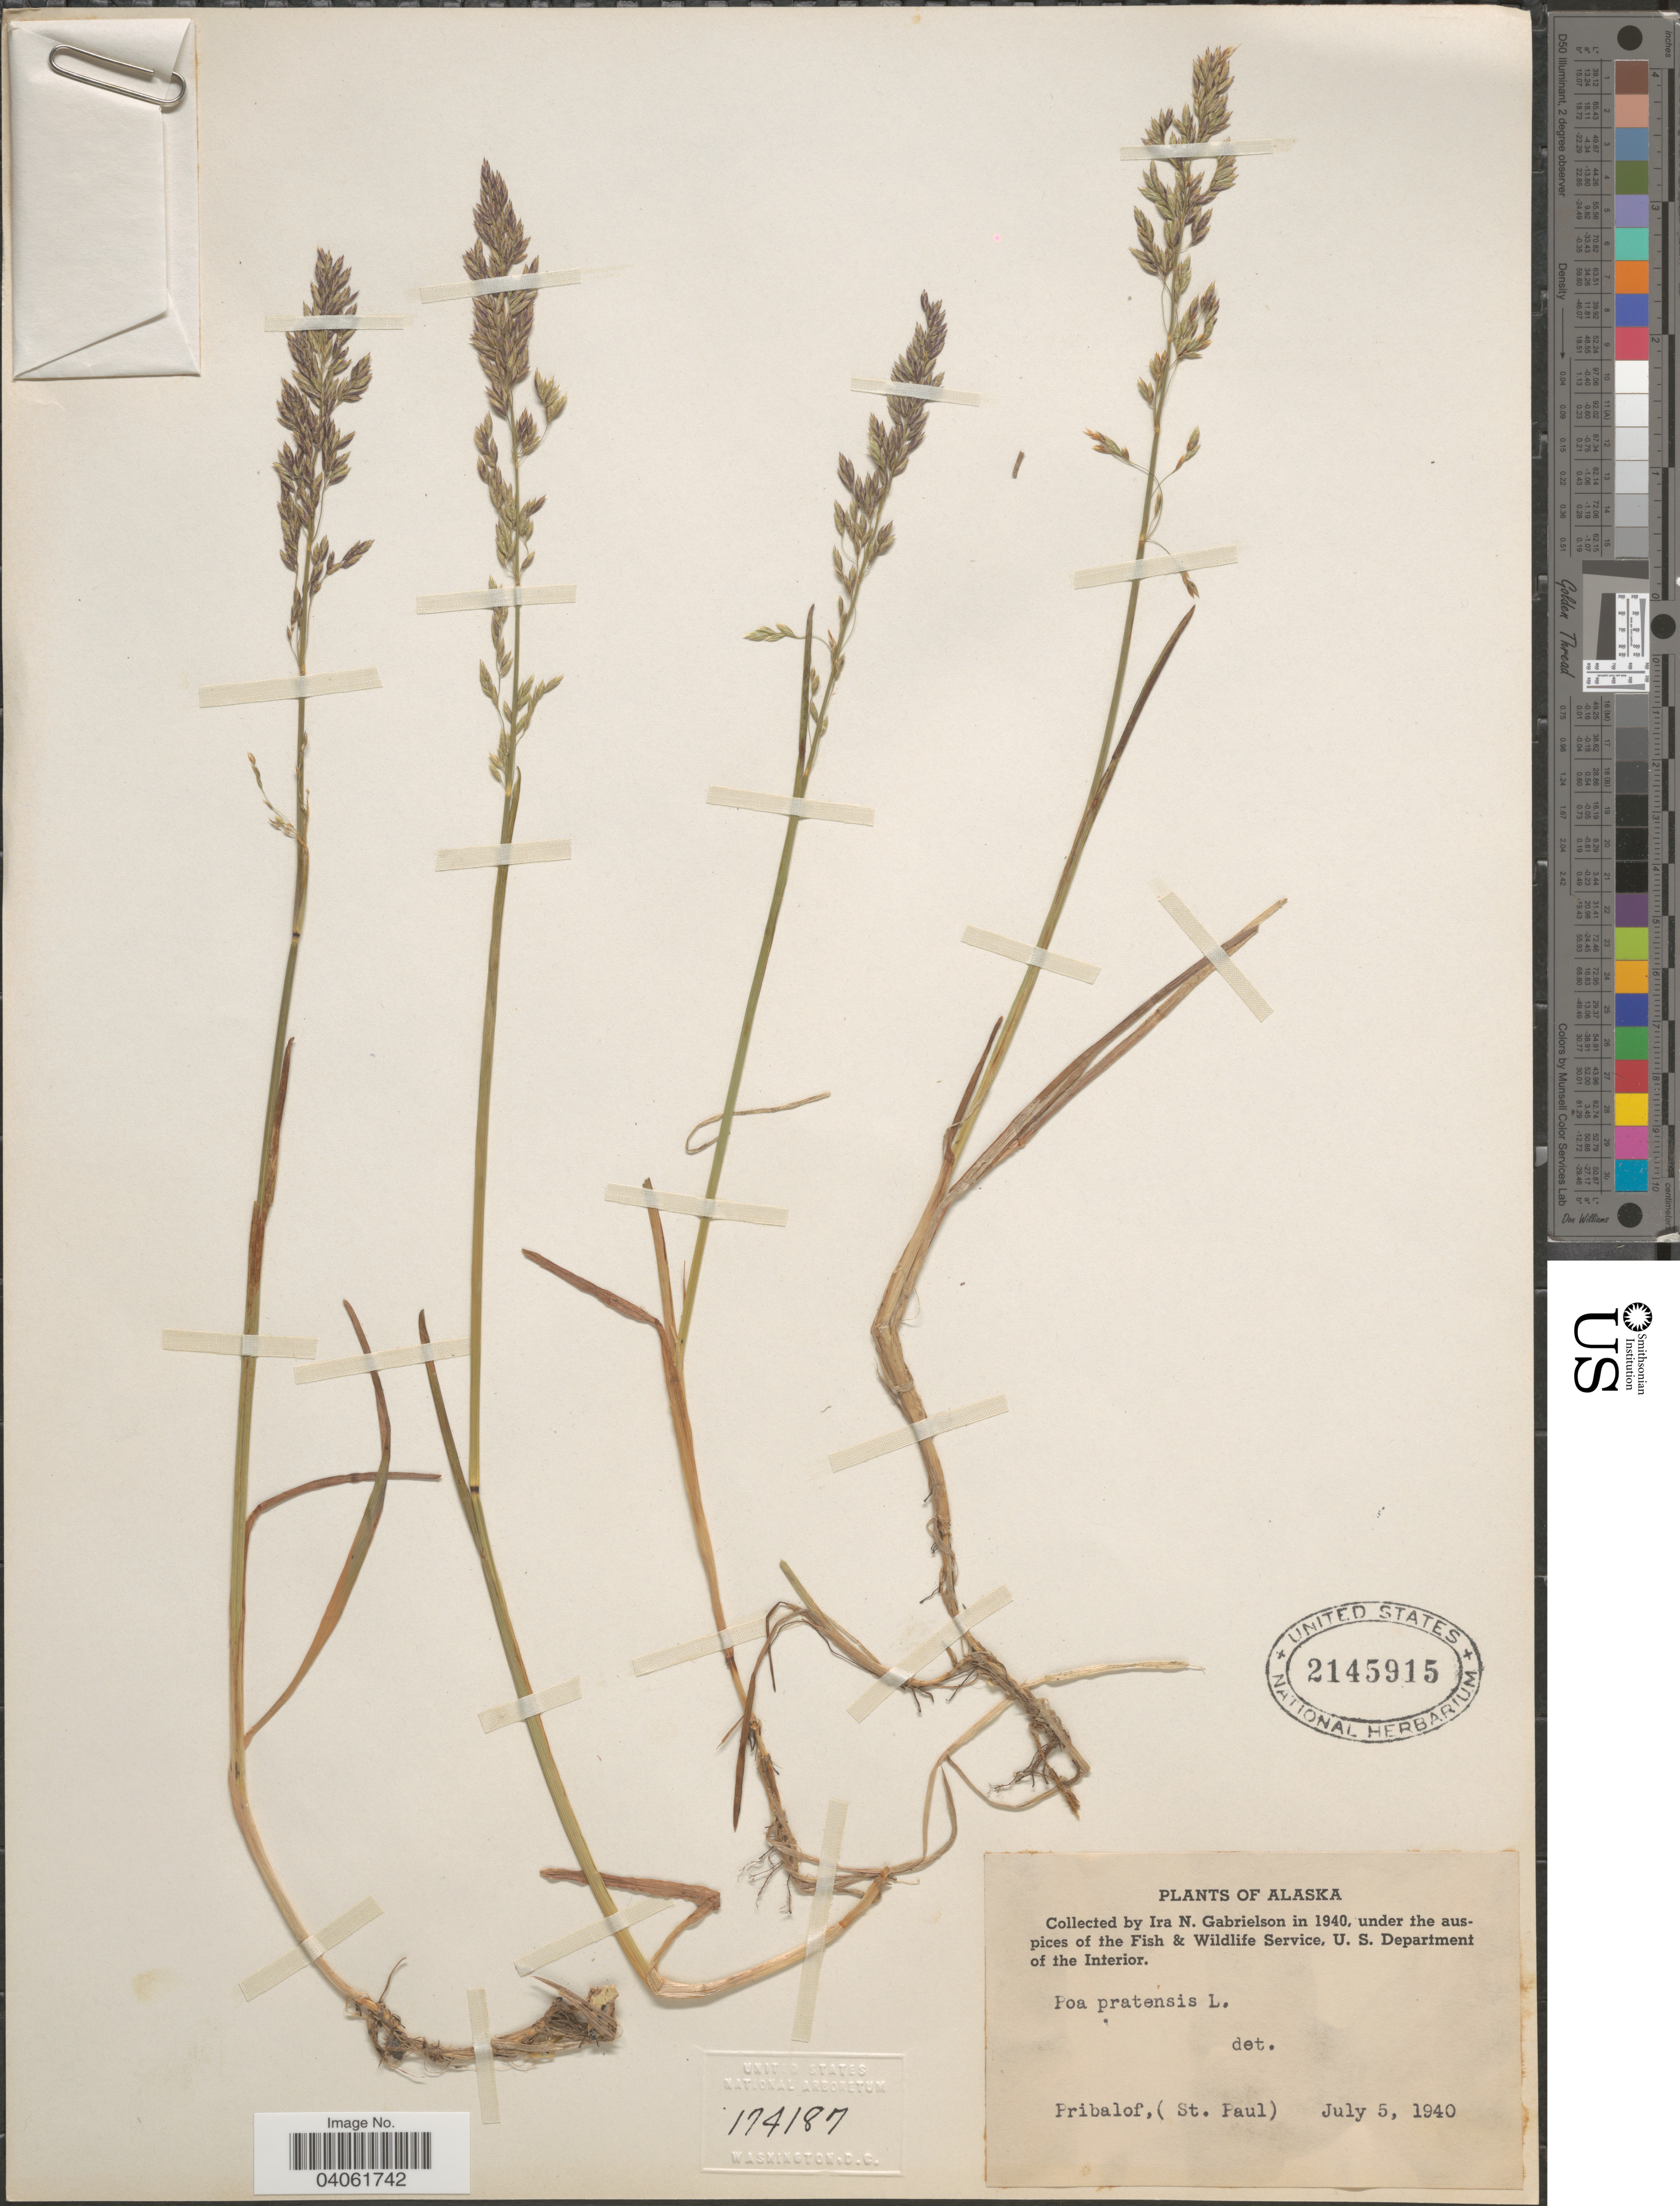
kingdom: Plantae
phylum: Tracheophyta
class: Liliopsida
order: Poales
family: Poaceae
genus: Poa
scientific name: Poa pratensis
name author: L.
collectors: I. Gabrielson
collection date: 1940-07-05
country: United States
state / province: Alaska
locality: Pribalof, (St. Paul).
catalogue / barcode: US 2145915